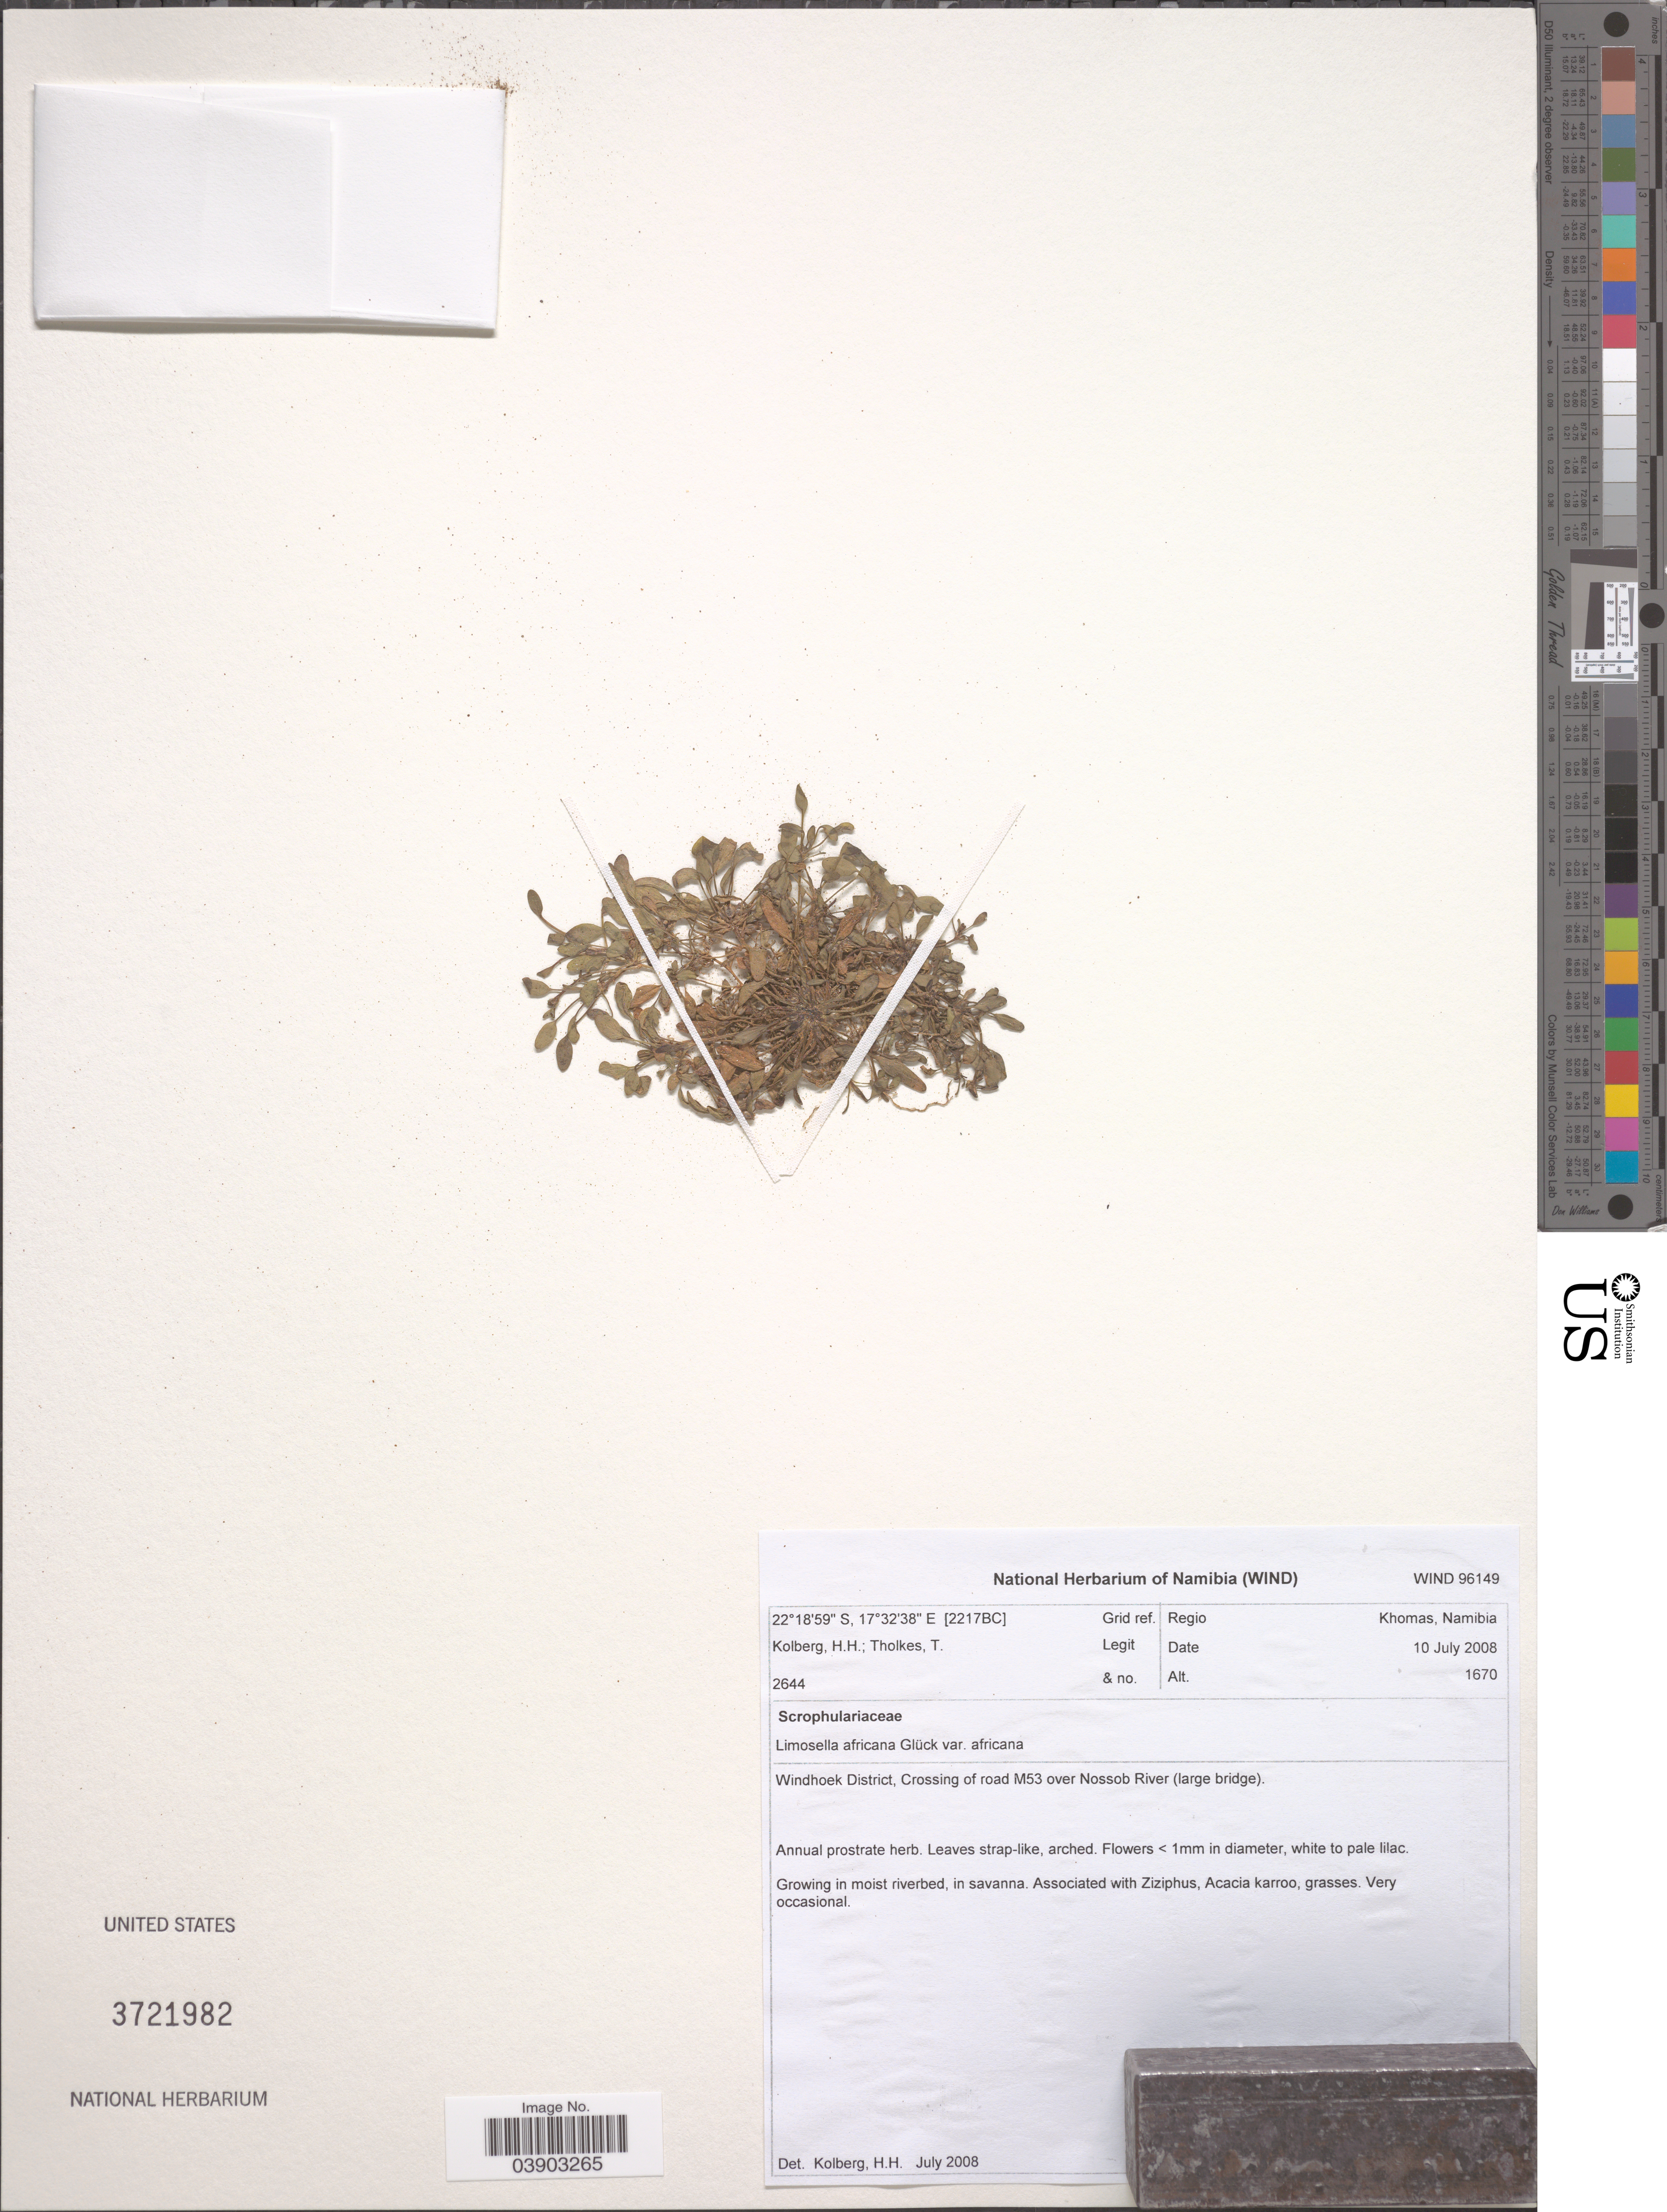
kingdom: Plantae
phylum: Tracheophyta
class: Magnoliopsida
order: Lamiales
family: Scrophulariaceae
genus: Limosella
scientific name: Limosella africana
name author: Glück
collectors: H. H. Kolberg & T. Tholkes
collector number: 2644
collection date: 2008-07-10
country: Namibia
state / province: Khomas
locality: Regio Khomas. Grid ref. 2217BC. Windhoek District, Crossing of road M53 over Nossob River (large bridge).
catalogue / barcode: US 3721982